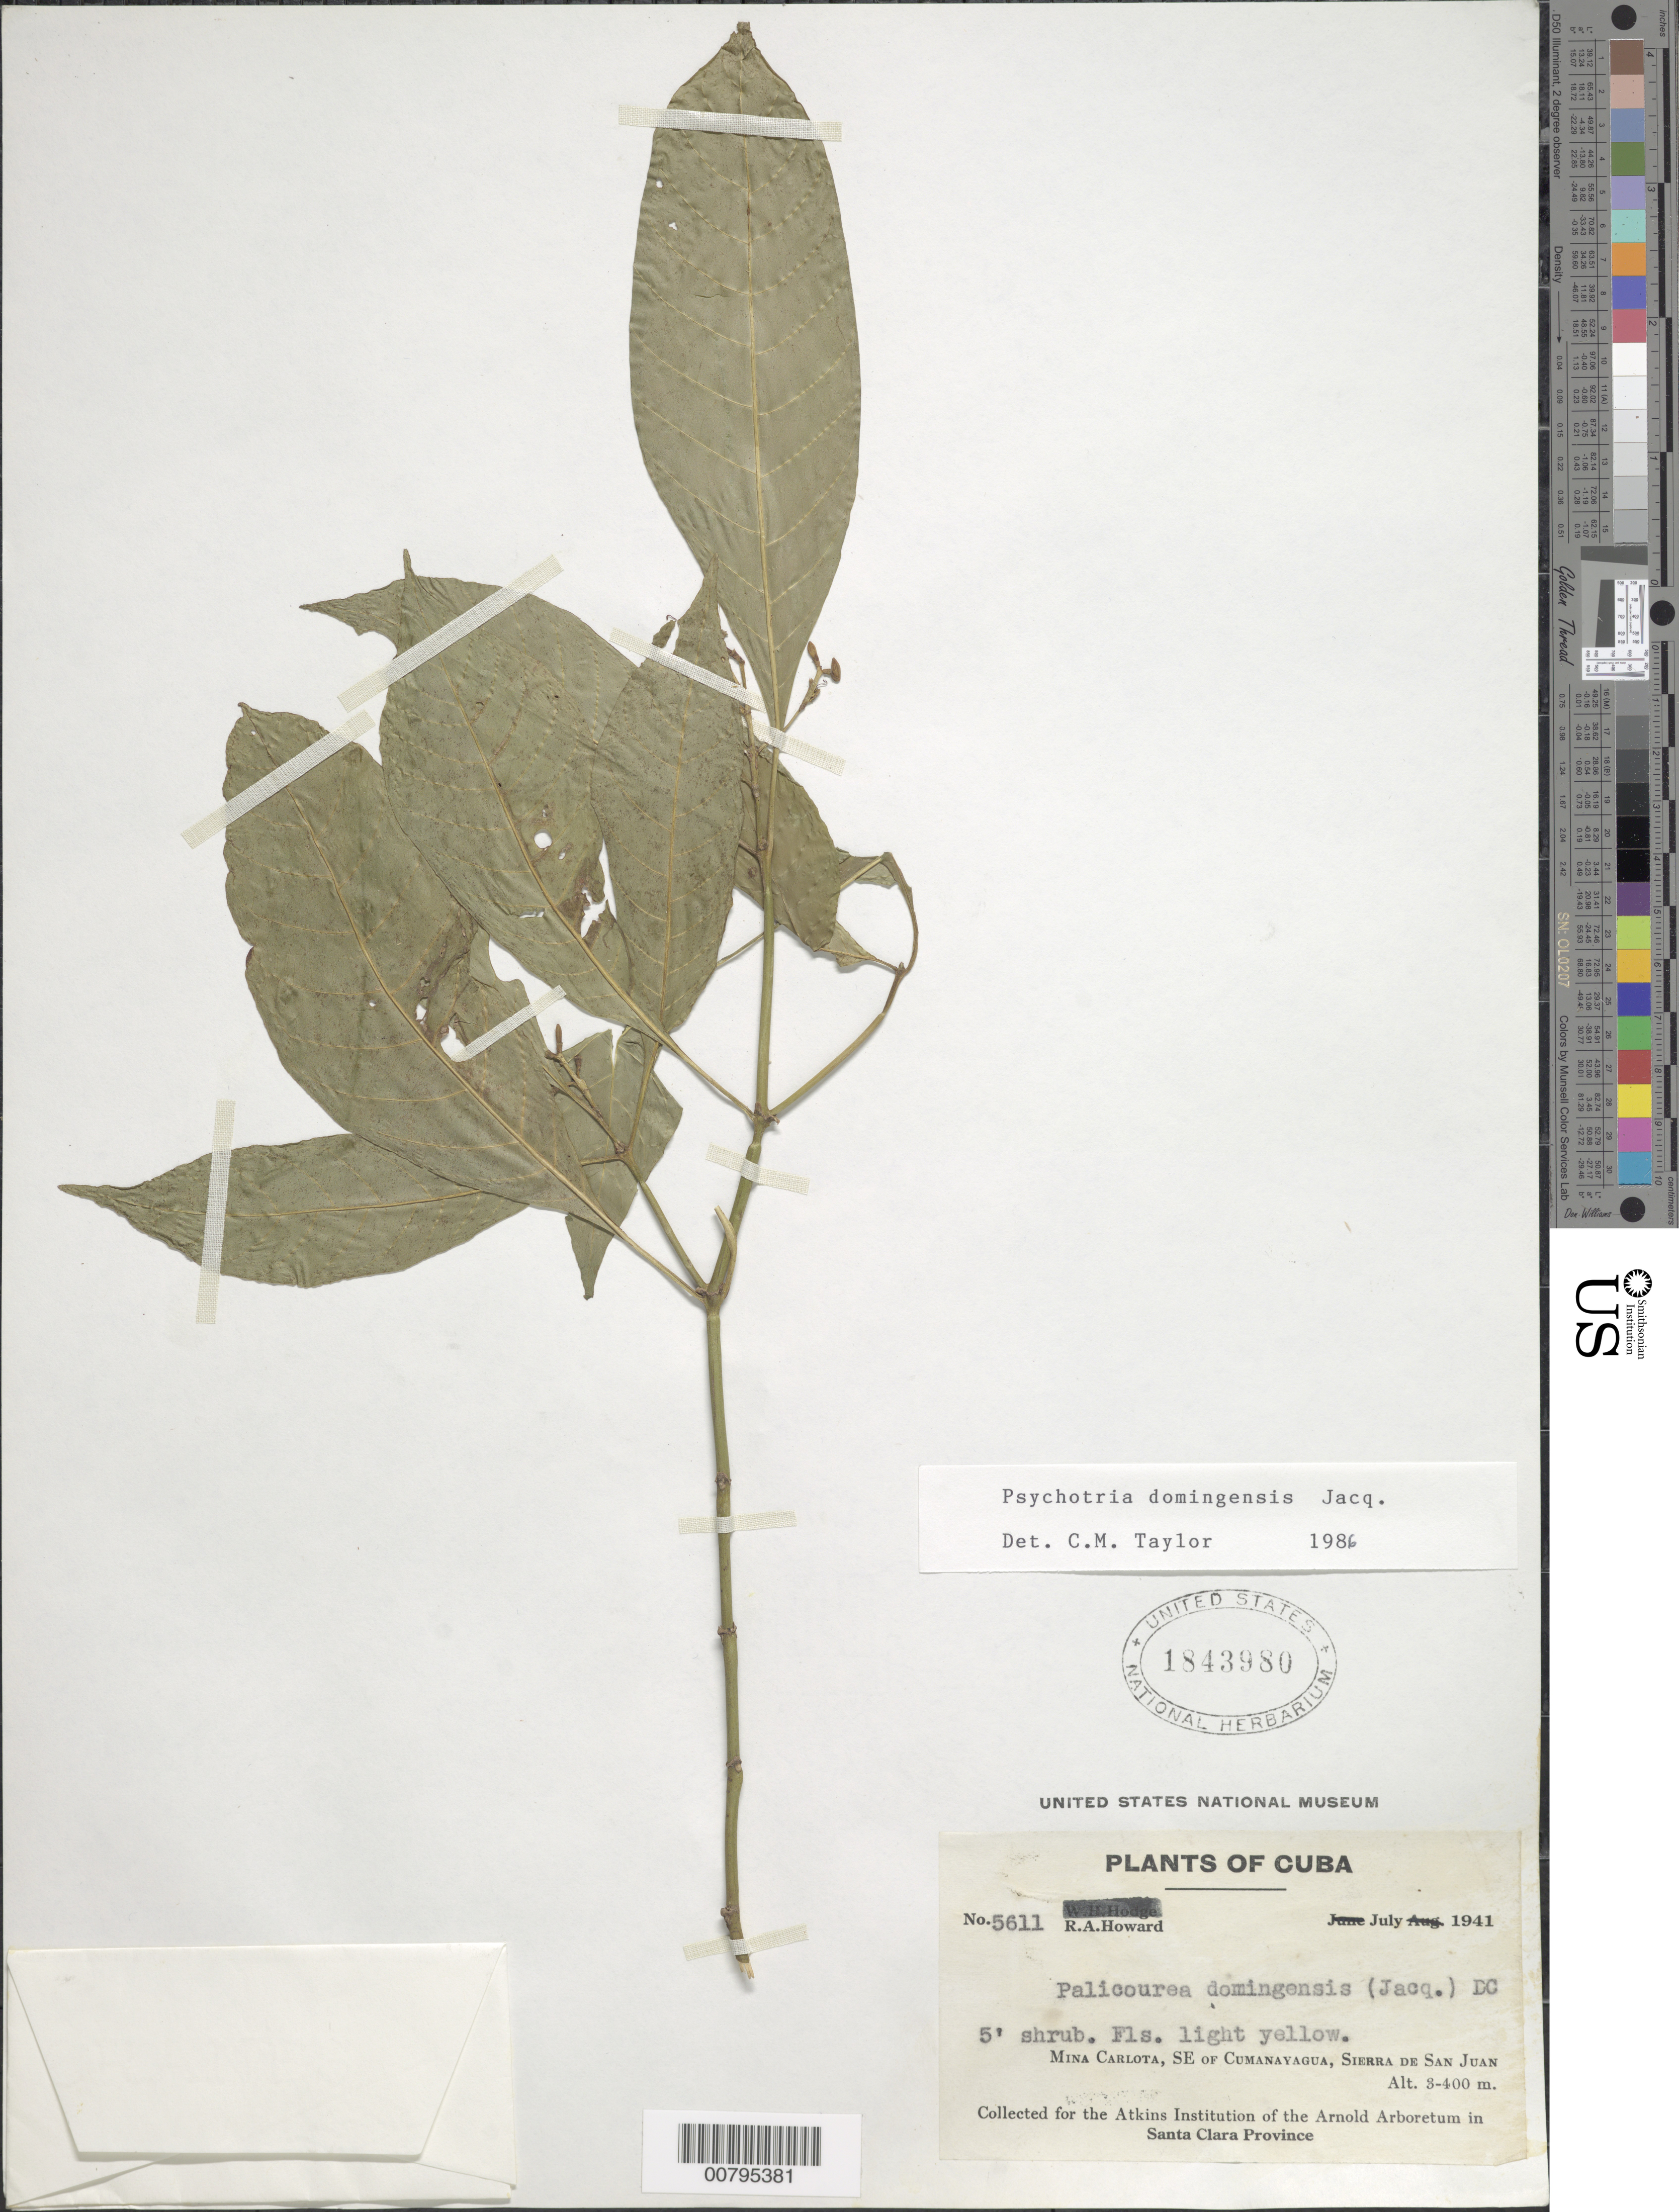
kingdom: Plantae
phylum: Tracheophyta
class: Magnoliopsida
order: Gentianales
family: Rubiaceae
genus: Psychotria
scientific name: Psychotria domingensis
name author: Jacq.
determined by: Taylor, Charlotte M.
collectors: R. A. Howard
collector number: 5611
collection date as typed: Jul 1941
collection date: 1941-07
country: Cuba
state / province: Las Villas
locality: Mina Carlota, SE of Cumanayagua, Sierra de San Juan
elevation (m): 300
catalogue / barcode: US 1843980